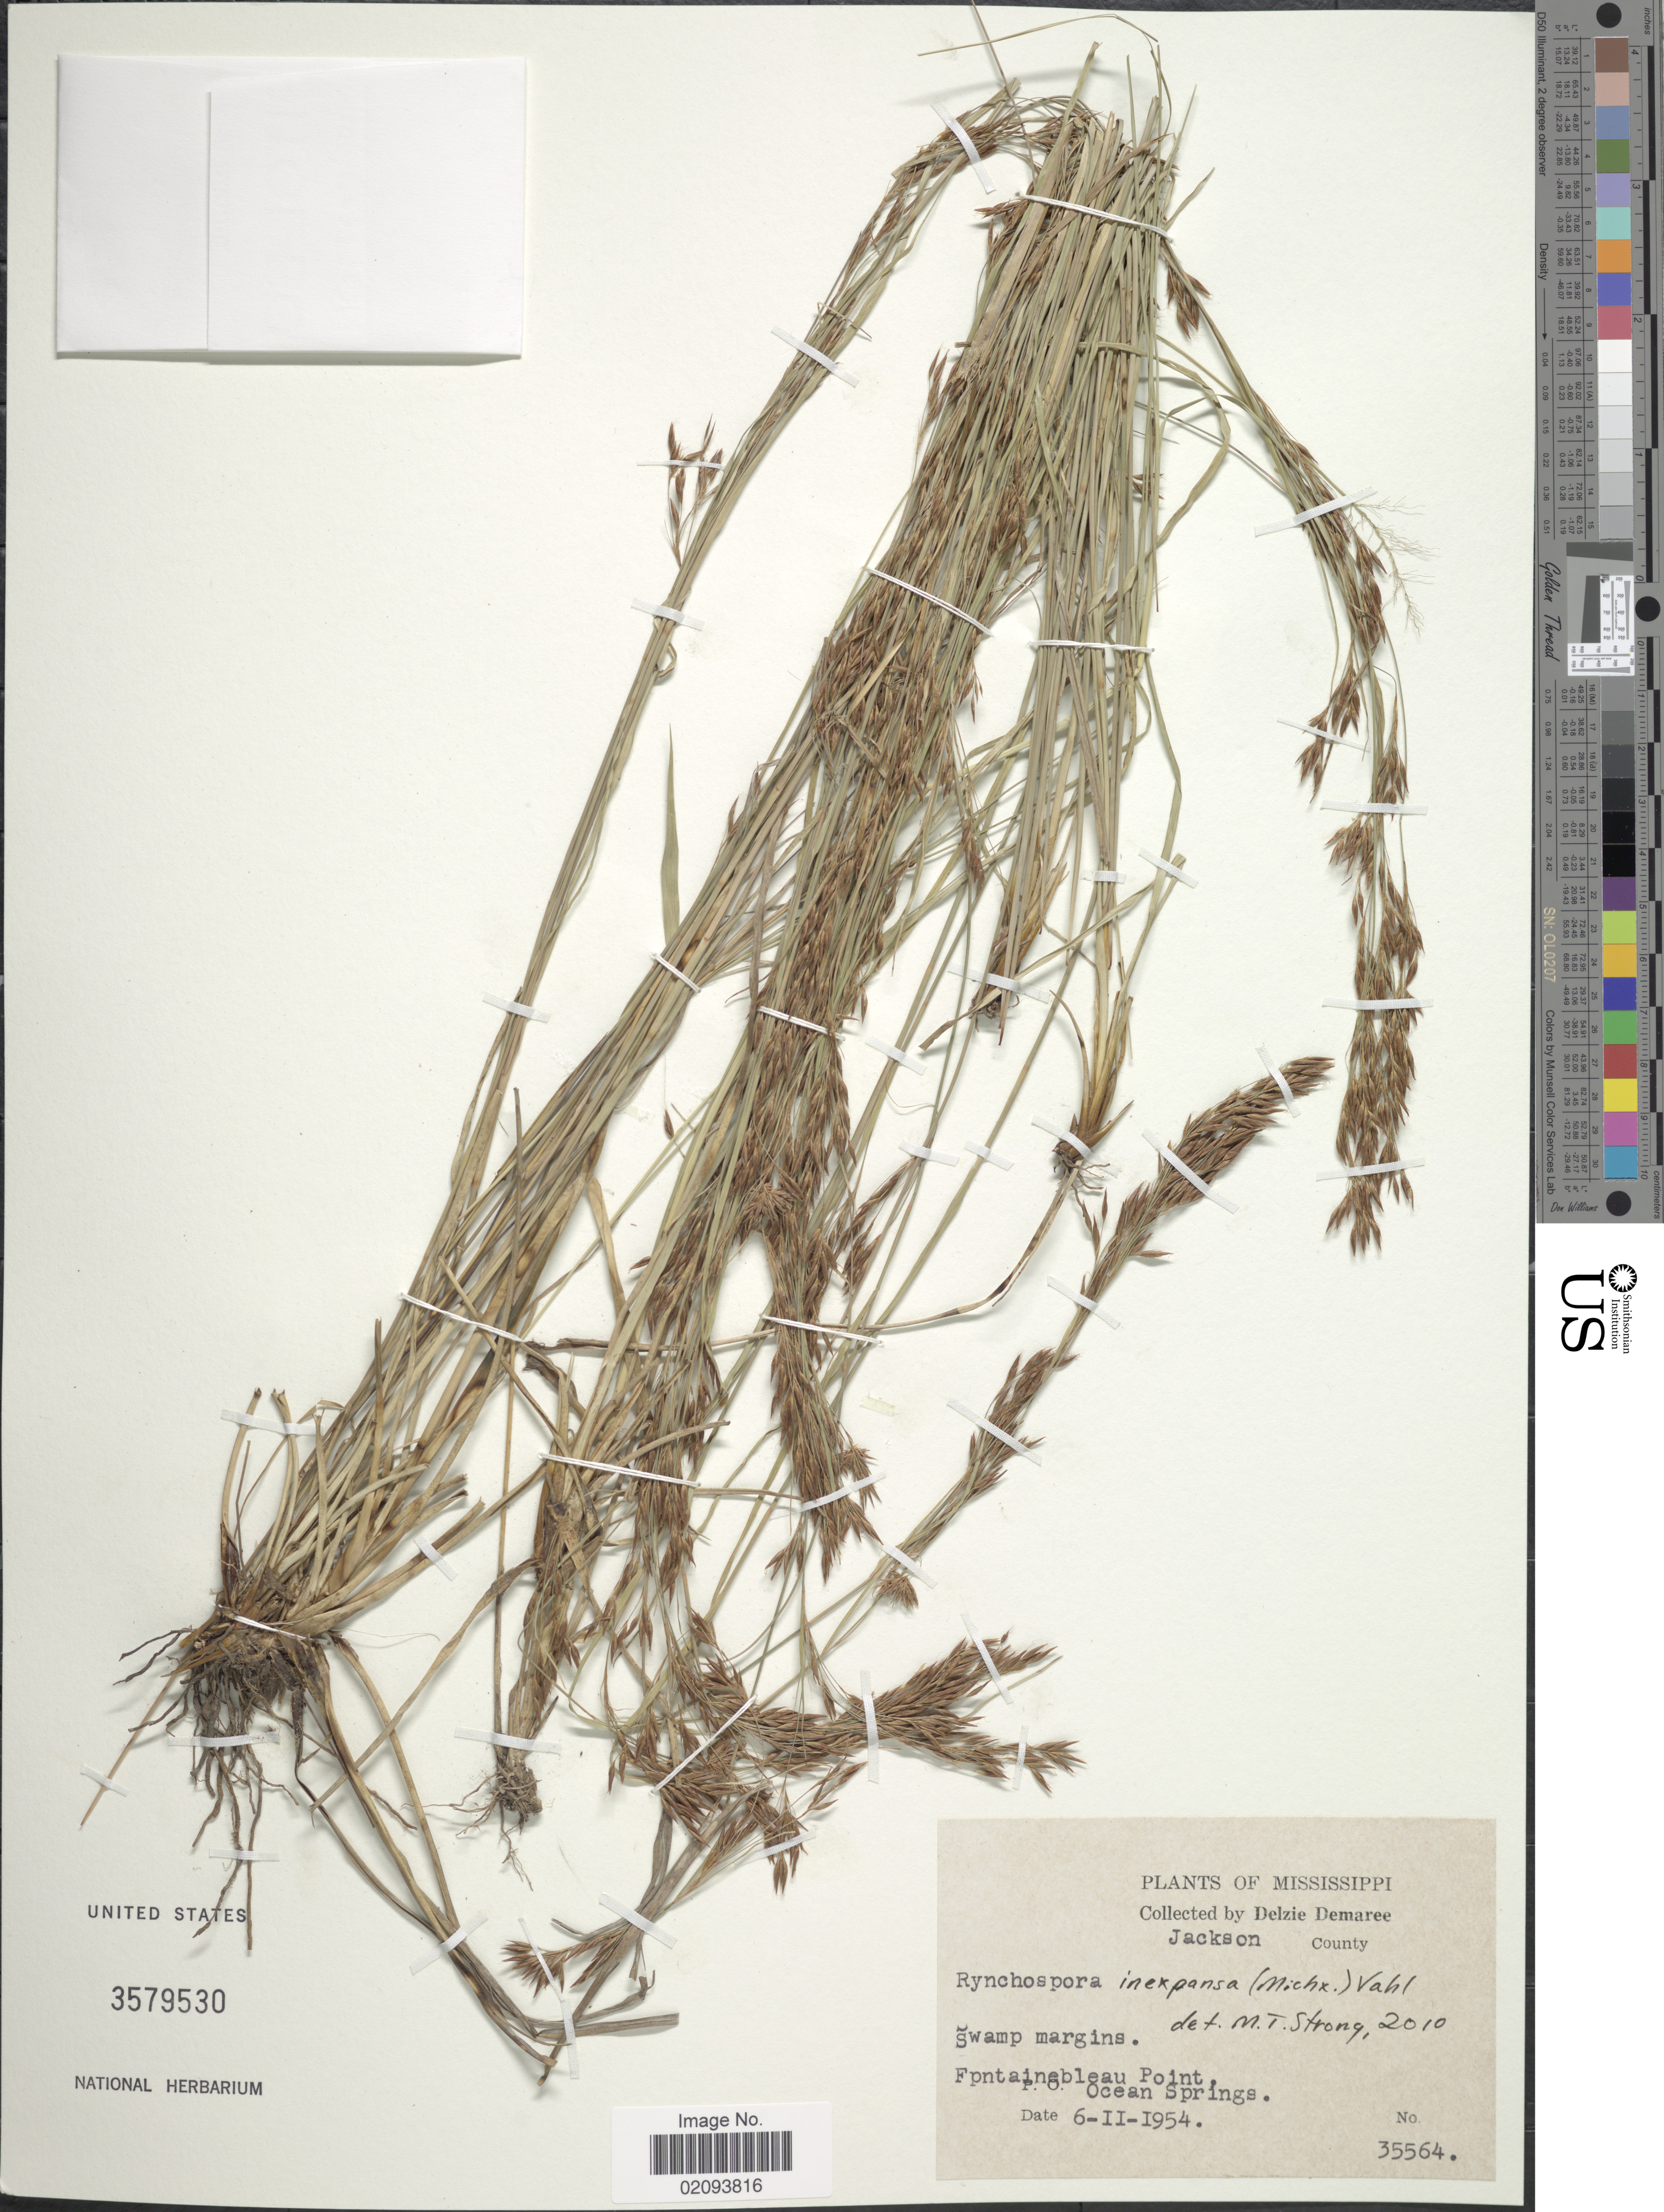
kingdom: Plantae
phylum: Tracheophyta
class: Liliopsida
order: Poales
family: Cyperaceae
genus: Rhynchospora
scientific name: Rhynchospora inexpansa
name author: (Michx.) Vahl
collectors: D. Demaree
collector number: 35564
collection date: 1954-02-06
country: United States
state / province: Mississippi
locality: Jackson County. Fontainebleau Point, P.O. Ocean Springs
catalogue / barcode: US 3579530